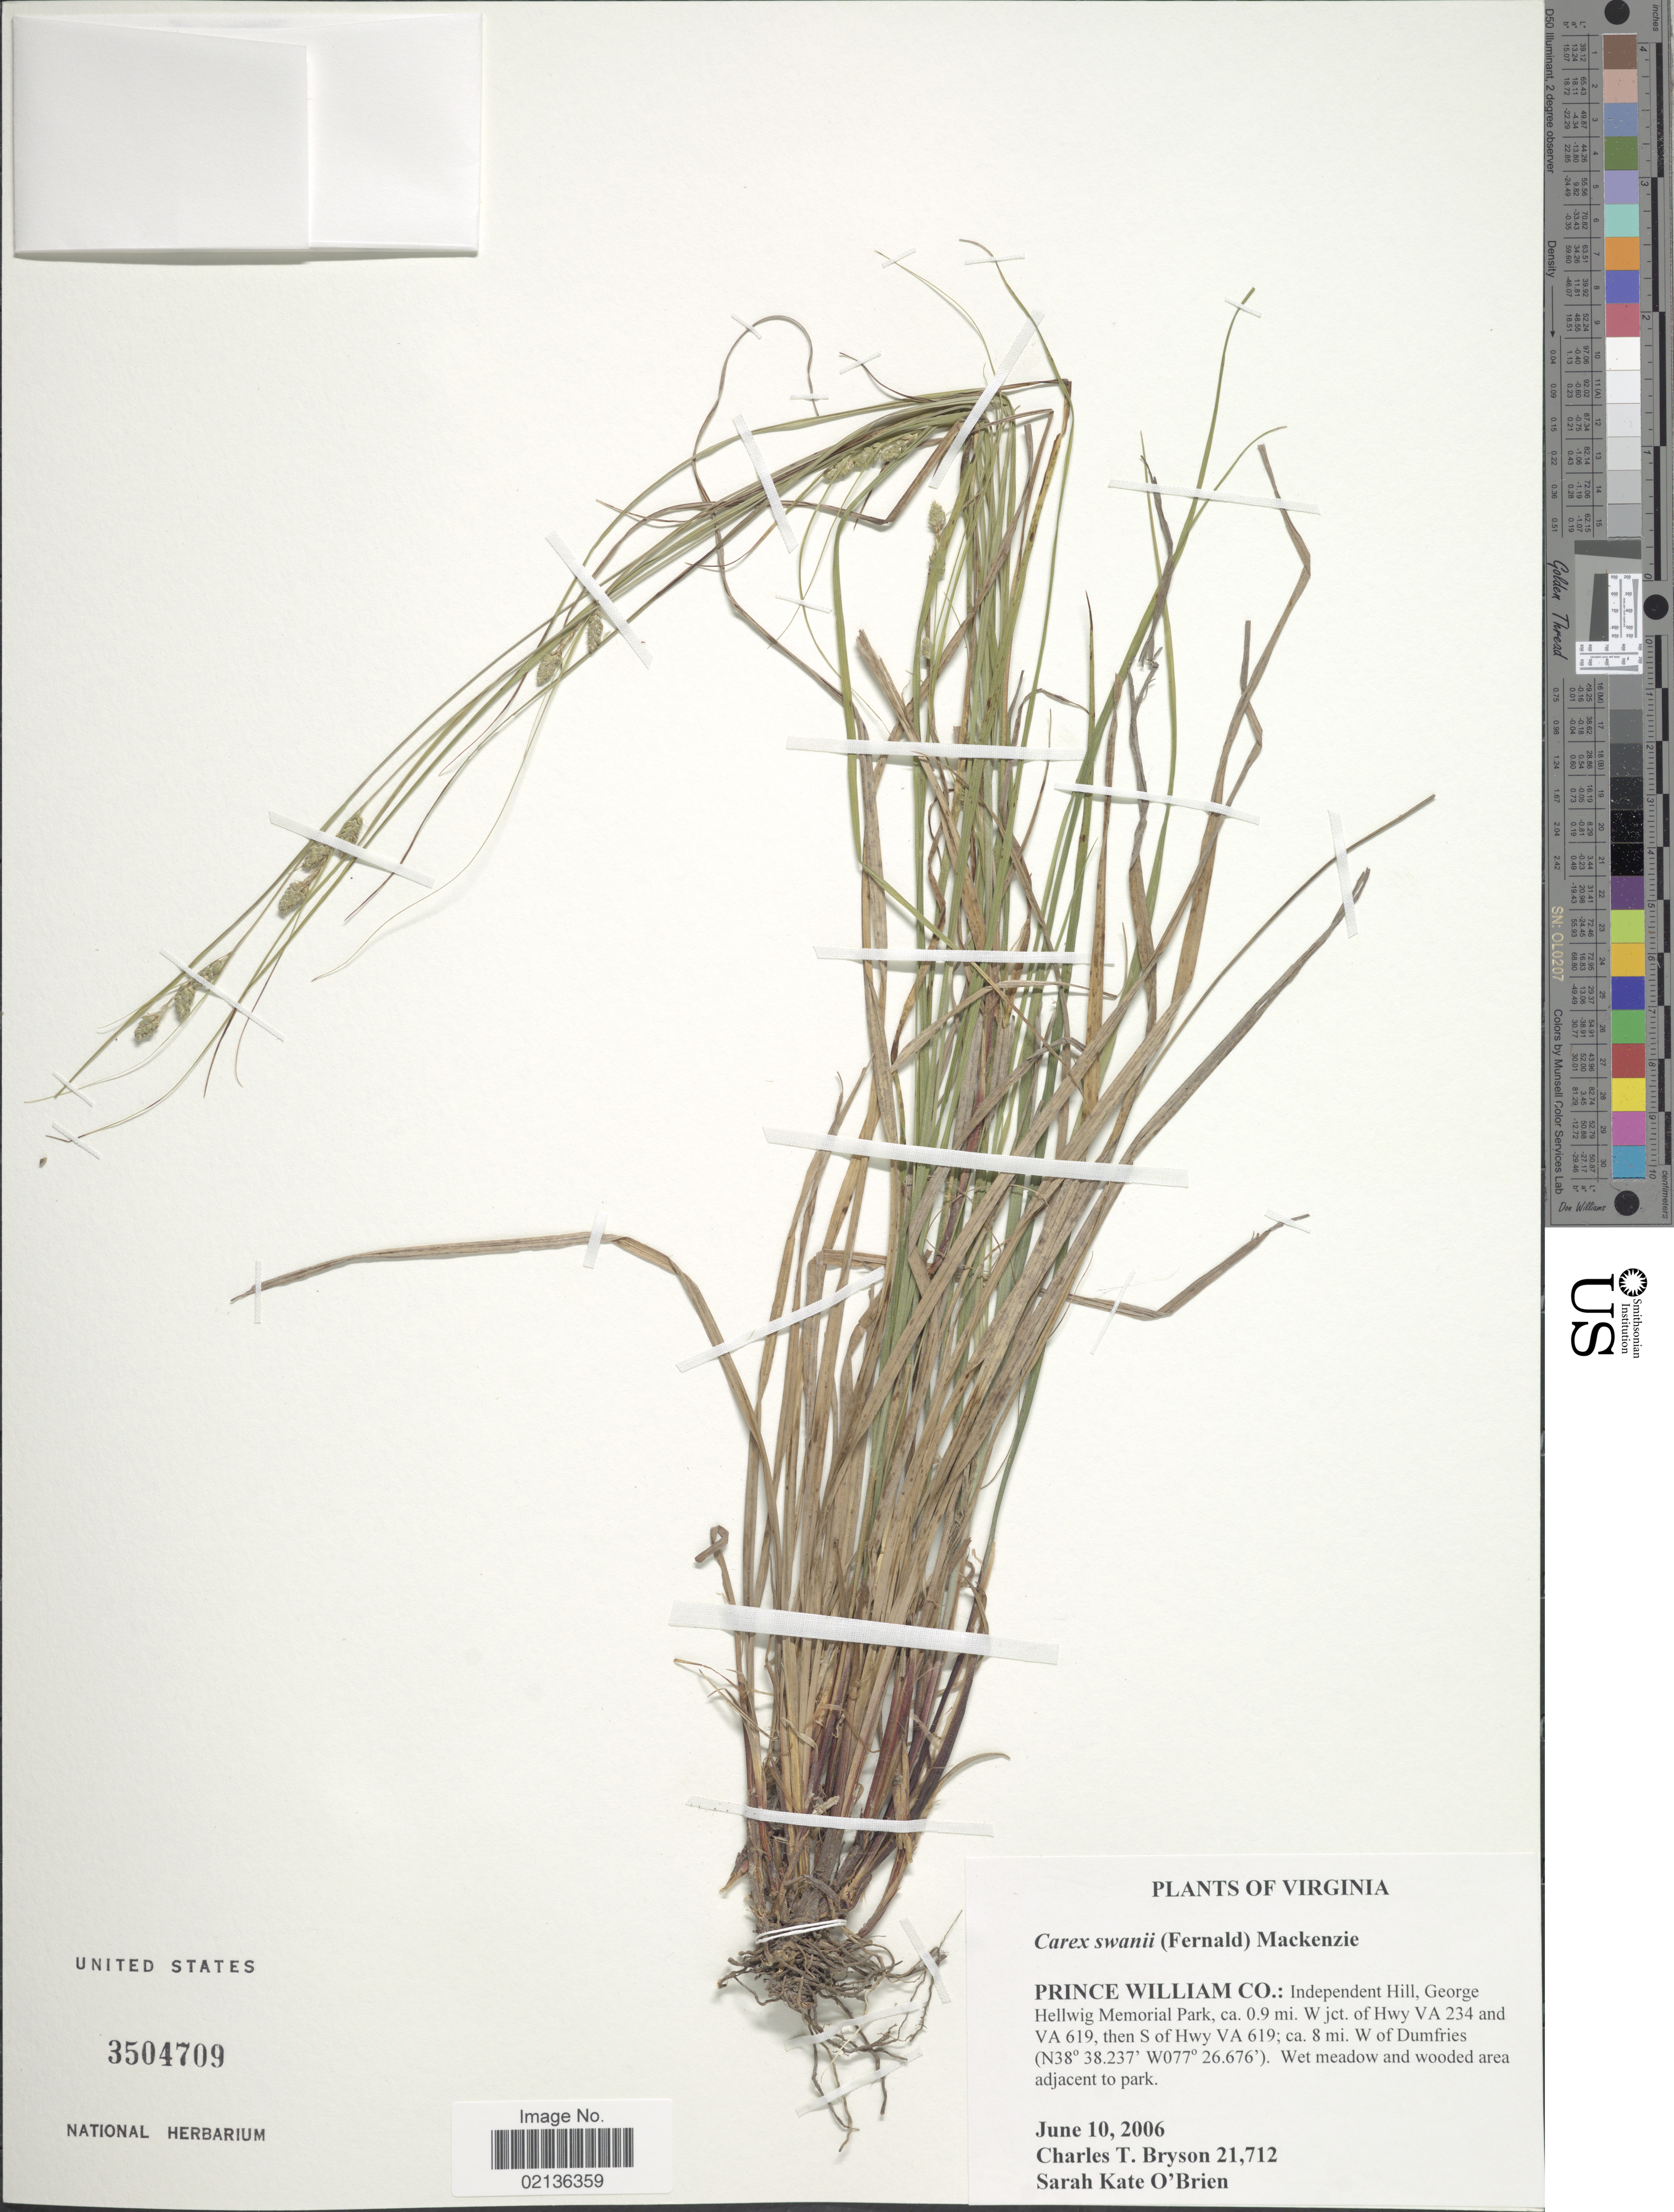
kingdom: Plantae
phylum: Tracheophyta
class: Liliopsida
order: Poales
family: Cyperaceae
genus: Carex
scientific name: Carex swanii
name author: (Fernald) Mack.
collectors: C. Bryson & S. O'Brien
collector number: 21712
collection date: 2006-06-10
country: United States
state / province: Virginia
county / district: Prince Wiliam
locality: Prince William Co.: Independence Hill, George Hellwig Memorial Park, 0.9 mi. W. jct. of Hwy VA 234 and VA 619, then S of Hwy VA 619, 8 mi. W of Dumfries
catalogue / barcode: US 3504709